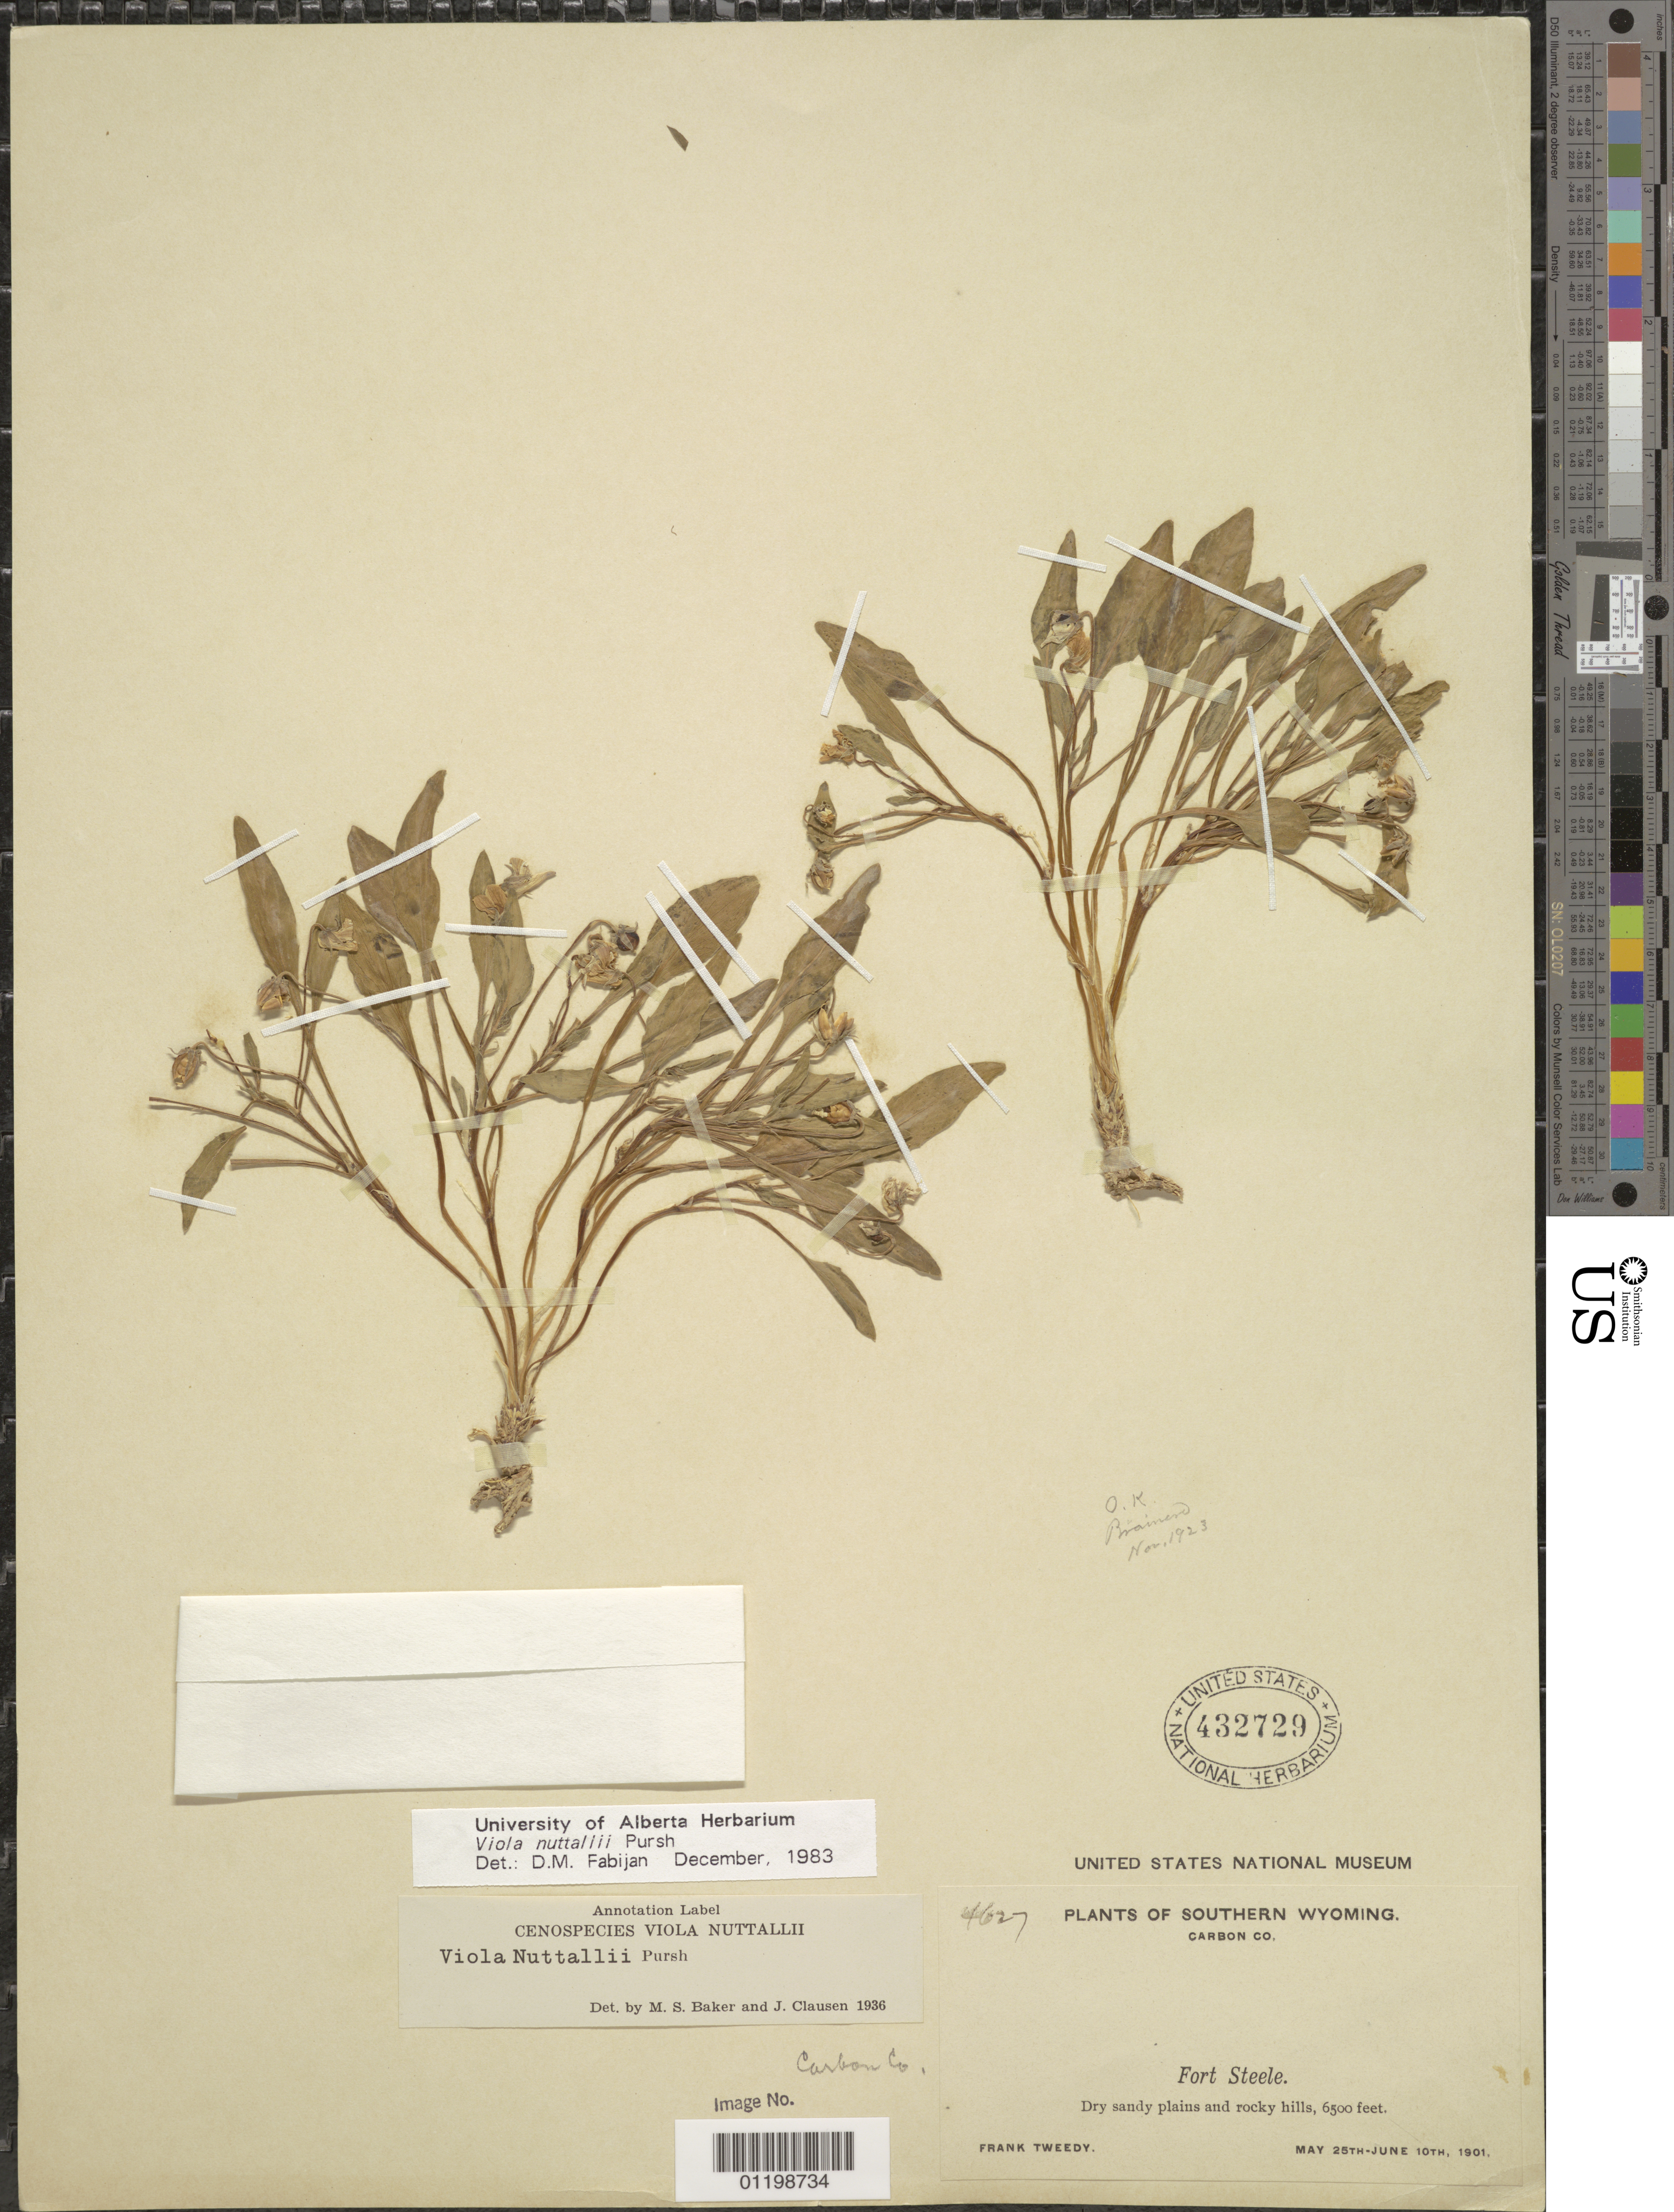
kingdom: Plantae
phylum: Tracheophyta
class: Magnoliopsida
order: Malpighiales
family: Violaceae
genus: Viola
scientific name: Viola nuttallii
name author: Pursh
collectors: F. Tweedy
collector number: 4627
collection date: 1901-05-25/1901-06-10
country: United States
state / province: Wyoming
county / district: Carbon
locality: Fort Steele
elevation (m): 1981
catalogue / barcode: US 432729